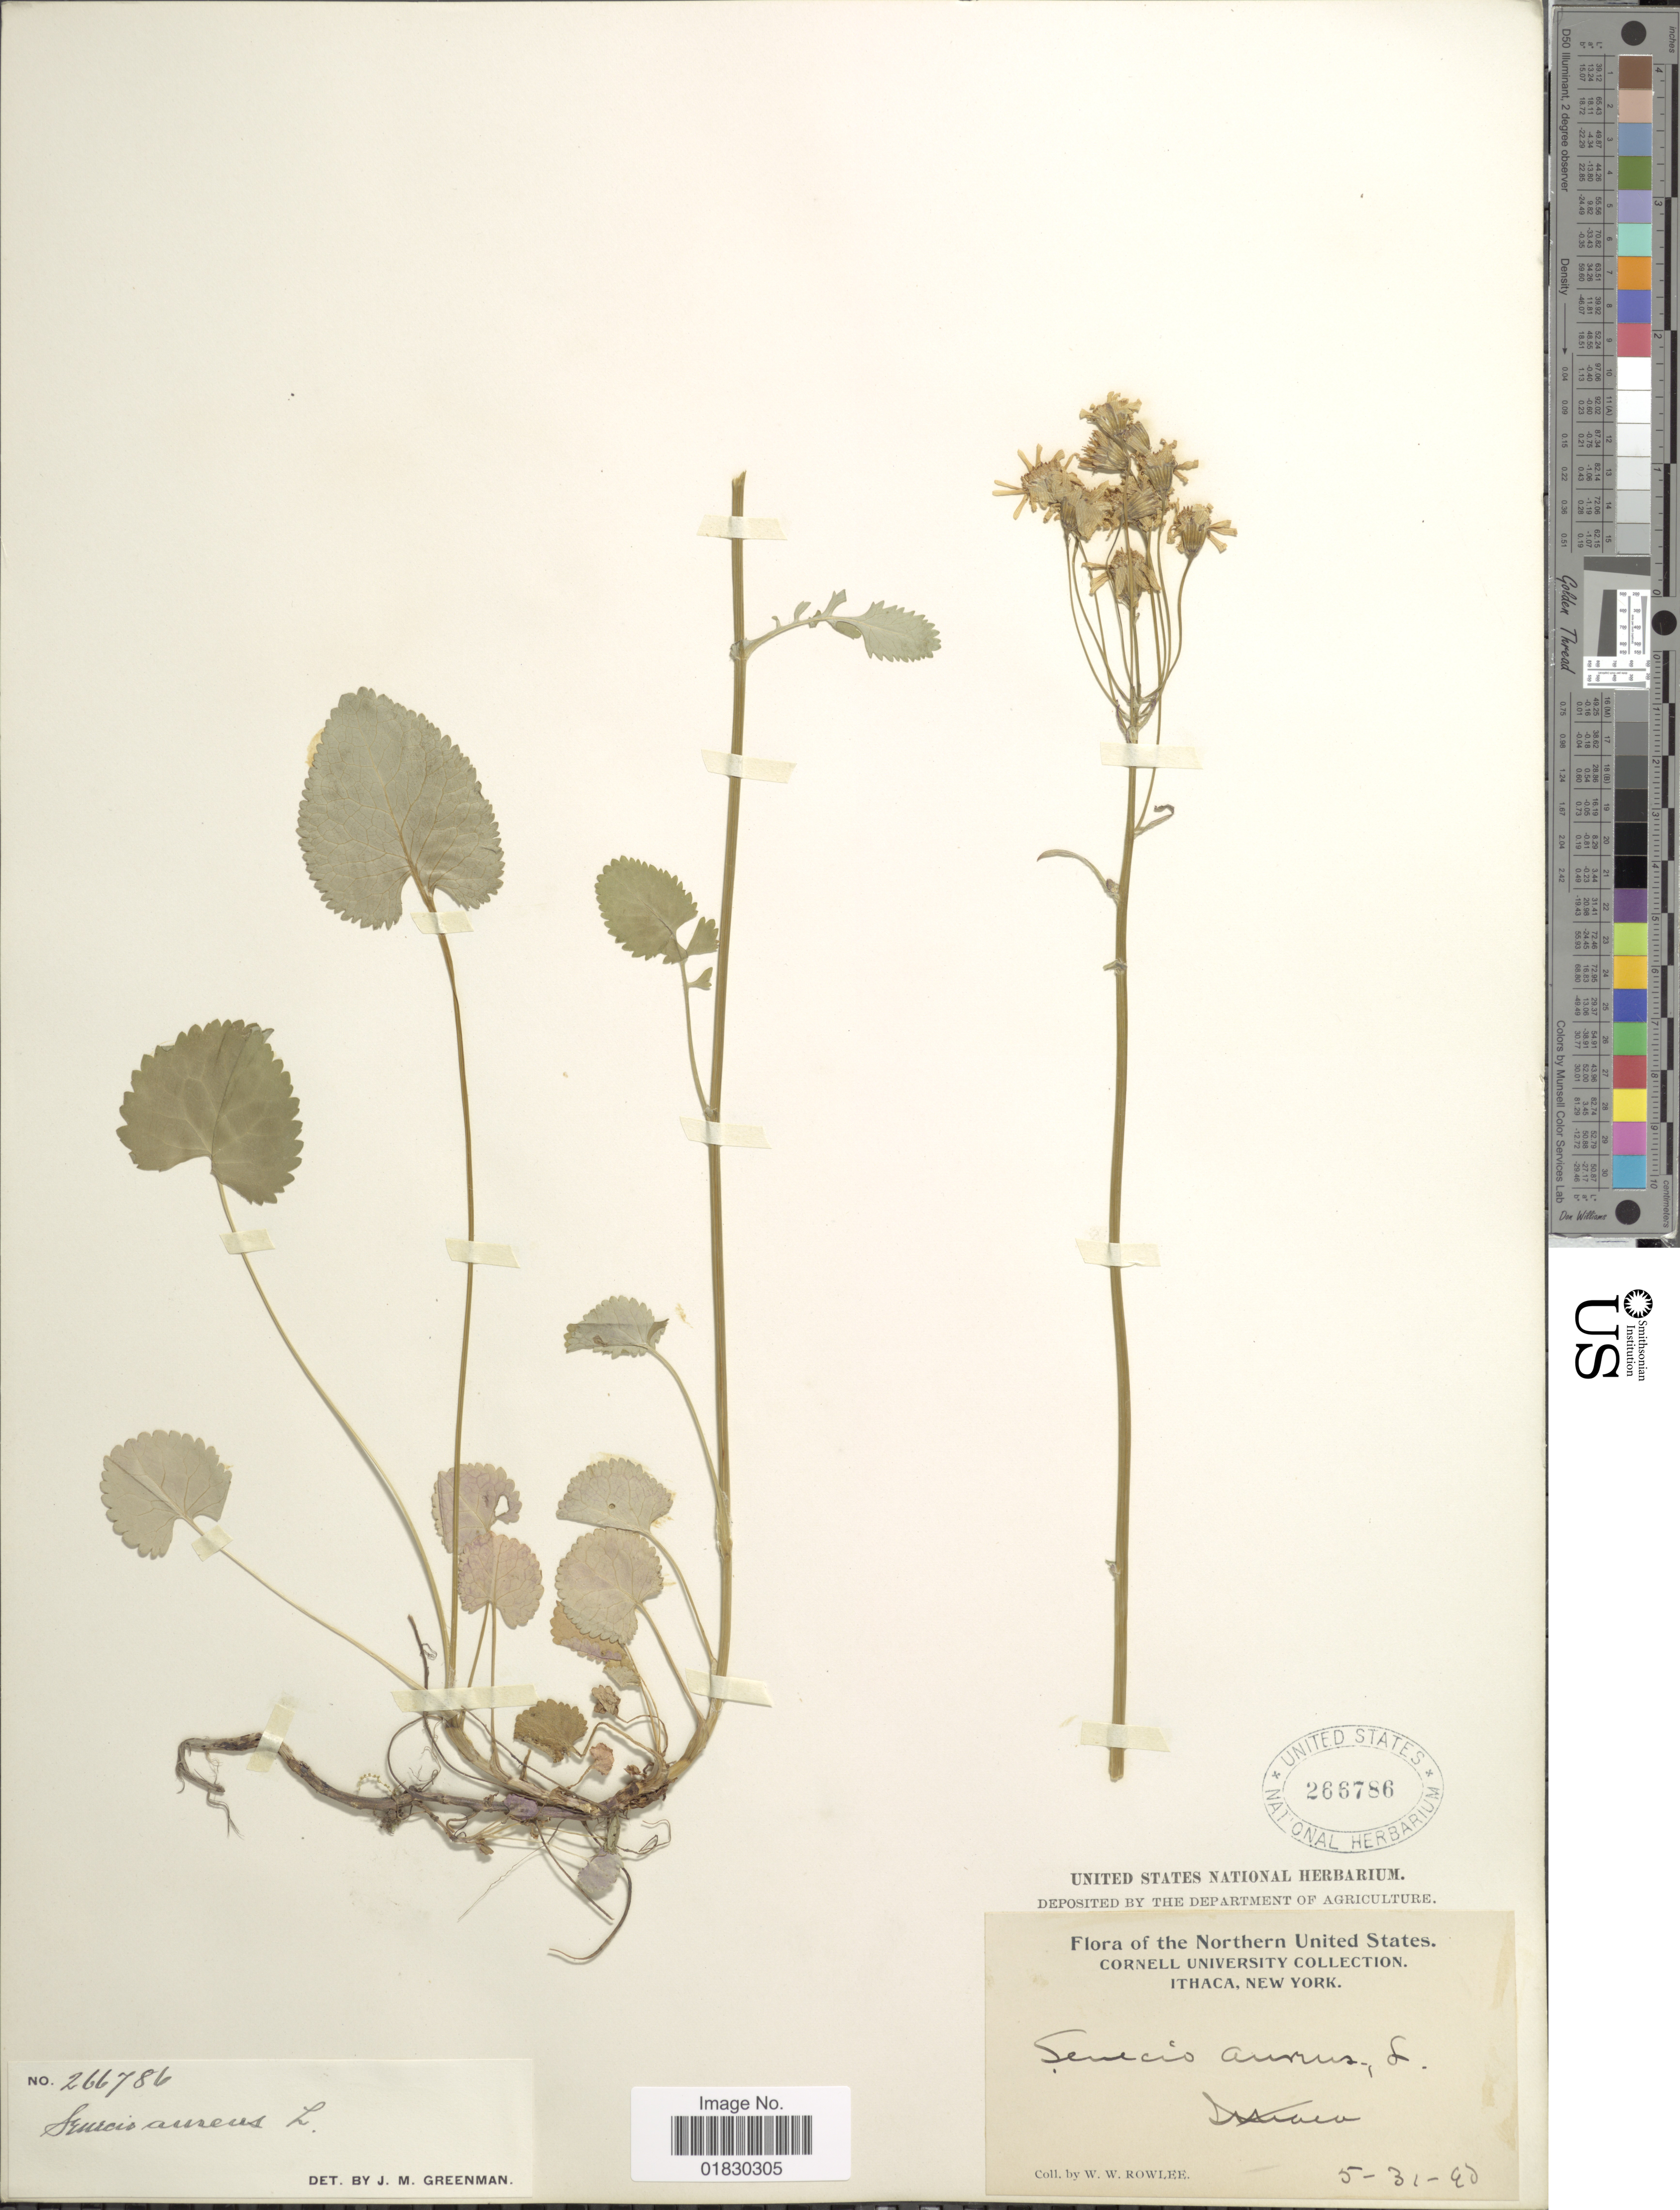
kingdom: Plantae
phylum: Tracheophyta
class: Magnoliopsida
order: Asterales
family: Asteraceae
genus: Packera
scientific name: Packera aurea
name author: (L.) Á. Löve & D. Löve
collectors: W. W. Rowlee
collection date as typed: Transcribed d/m/y: 31/5/90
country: United States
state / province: New York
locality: The Northern United States, Ithaca, New York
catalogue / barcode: US 266786